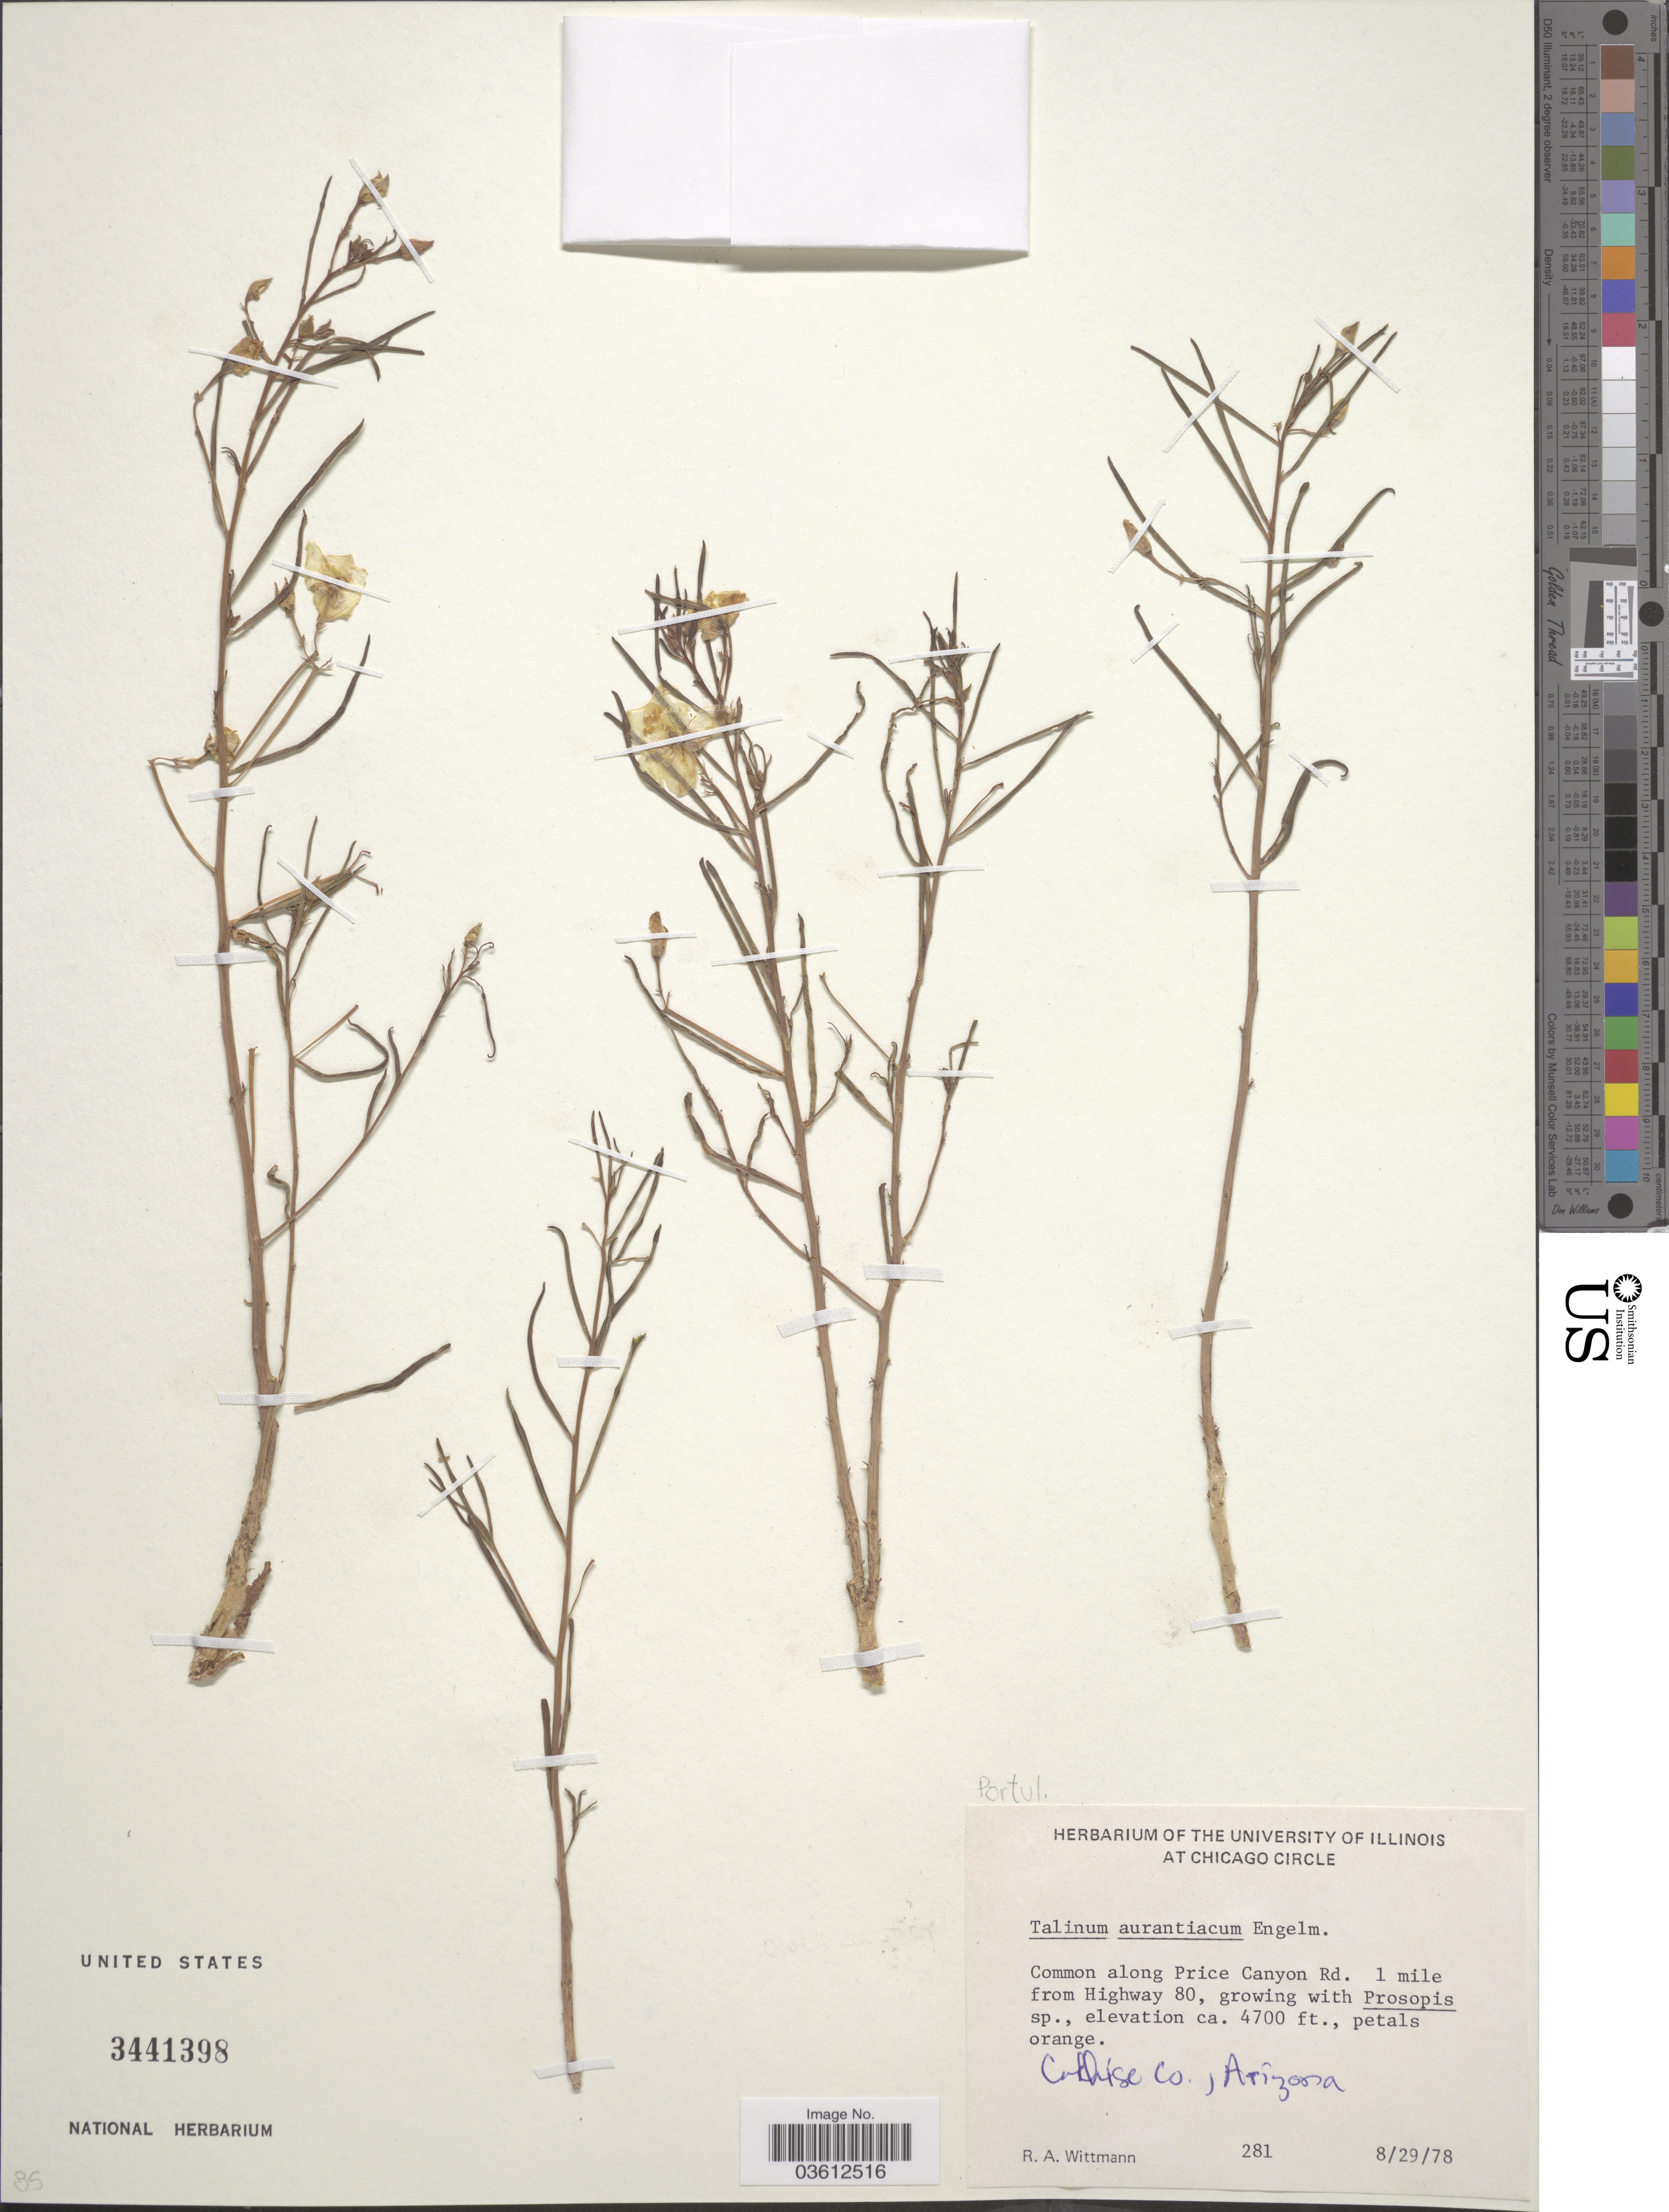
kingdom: Plantae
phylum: Tracheophyta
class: Magnoliopsida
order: Caryophyllales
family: Talinaceae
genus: Talinum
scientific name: Talinum aurantiacum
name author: Engelm. in A. Gray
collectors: R. Wittmann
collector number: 281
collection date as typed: Transcribed d/m/y: 29/8/78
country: United States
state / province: Arizona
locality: Common along Price Canyon Rd. 1 mile from Highway 80. Cochise Co.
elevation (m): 1433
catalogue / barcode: US 3441398